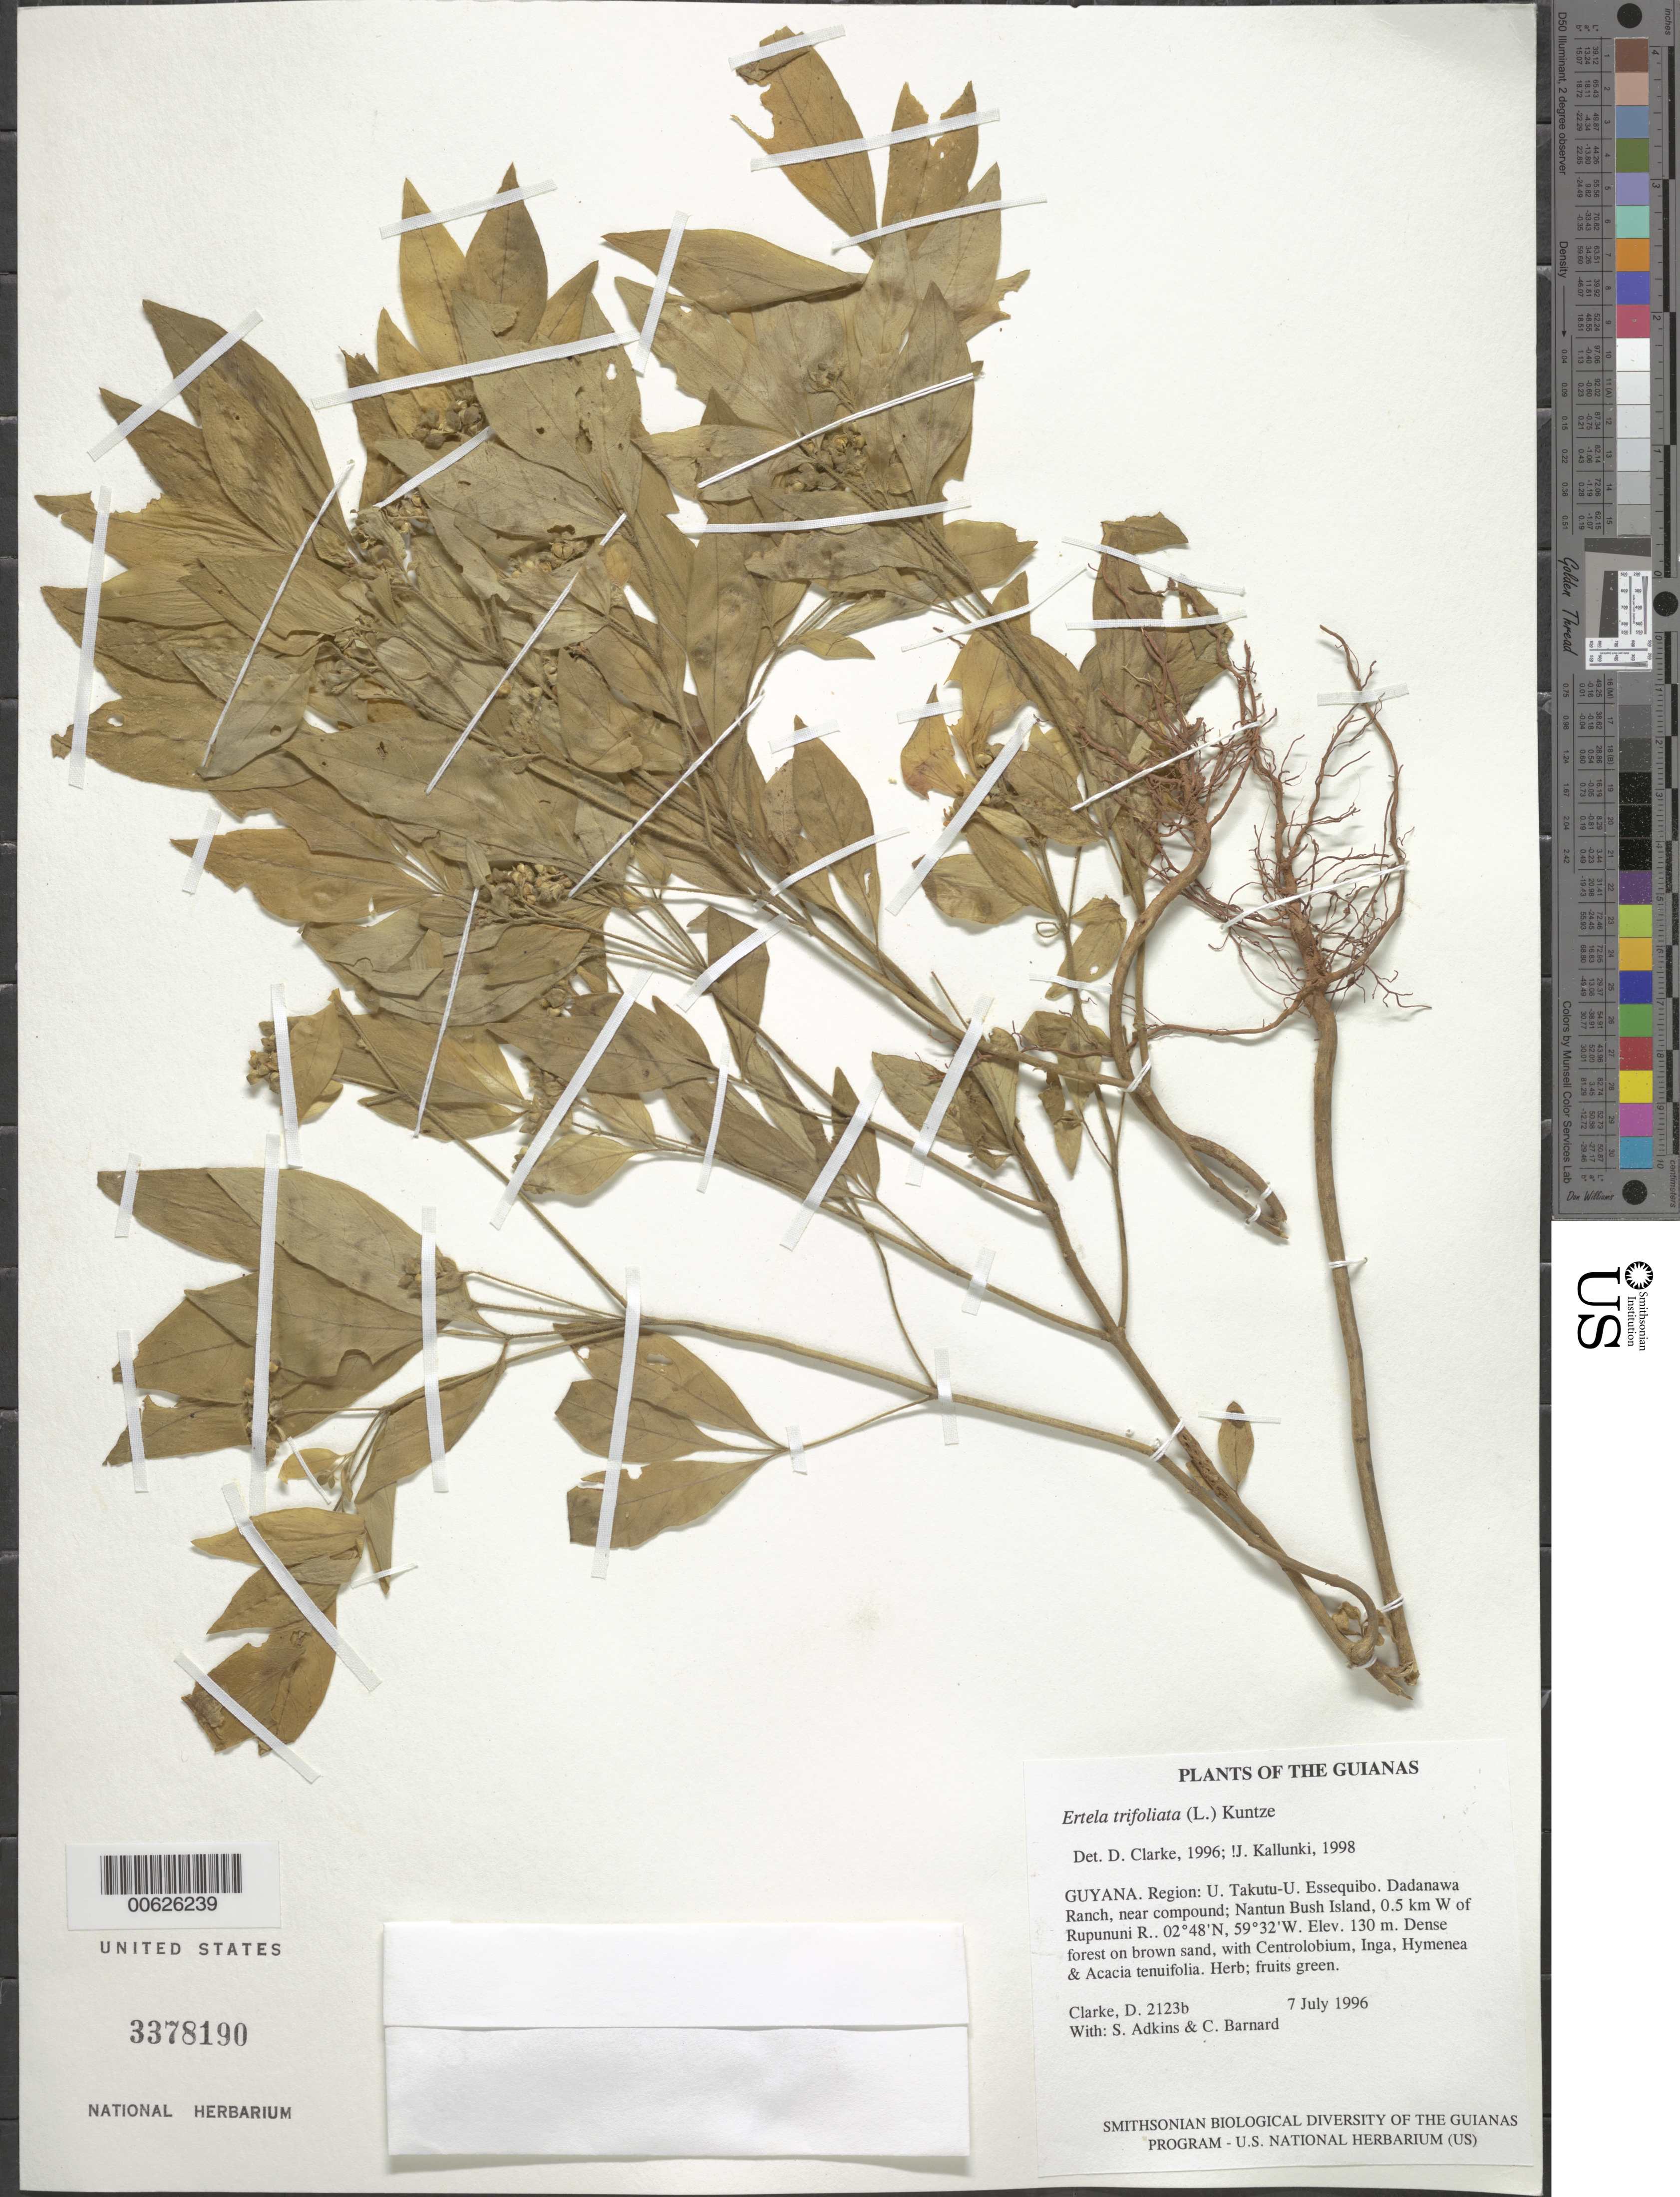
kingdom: Plantae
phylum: Tracheophyta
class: Magnoliopsida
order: Sapindales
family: Rutaceae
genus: Ertela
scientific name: Ertela trifolia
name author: (L.) Kuntze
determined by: Kallunki, Jacquelyn A.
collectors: H. D. Clarke, S. Adkins & C. Bernard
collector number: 2123 b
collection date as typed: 7 July 1996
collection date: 1996-07-07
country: Guyana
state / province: U. Takutu-U. Essequibo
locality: Dadanawa Ranch, near compound; Nantun Bush Island, 0.5 km W of Rupununi R.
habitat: Dense forest on brown sand, with Centrolobium, Inga, Hymenea & Acacia tenuifolia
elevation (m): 130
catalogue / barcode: US 3378190